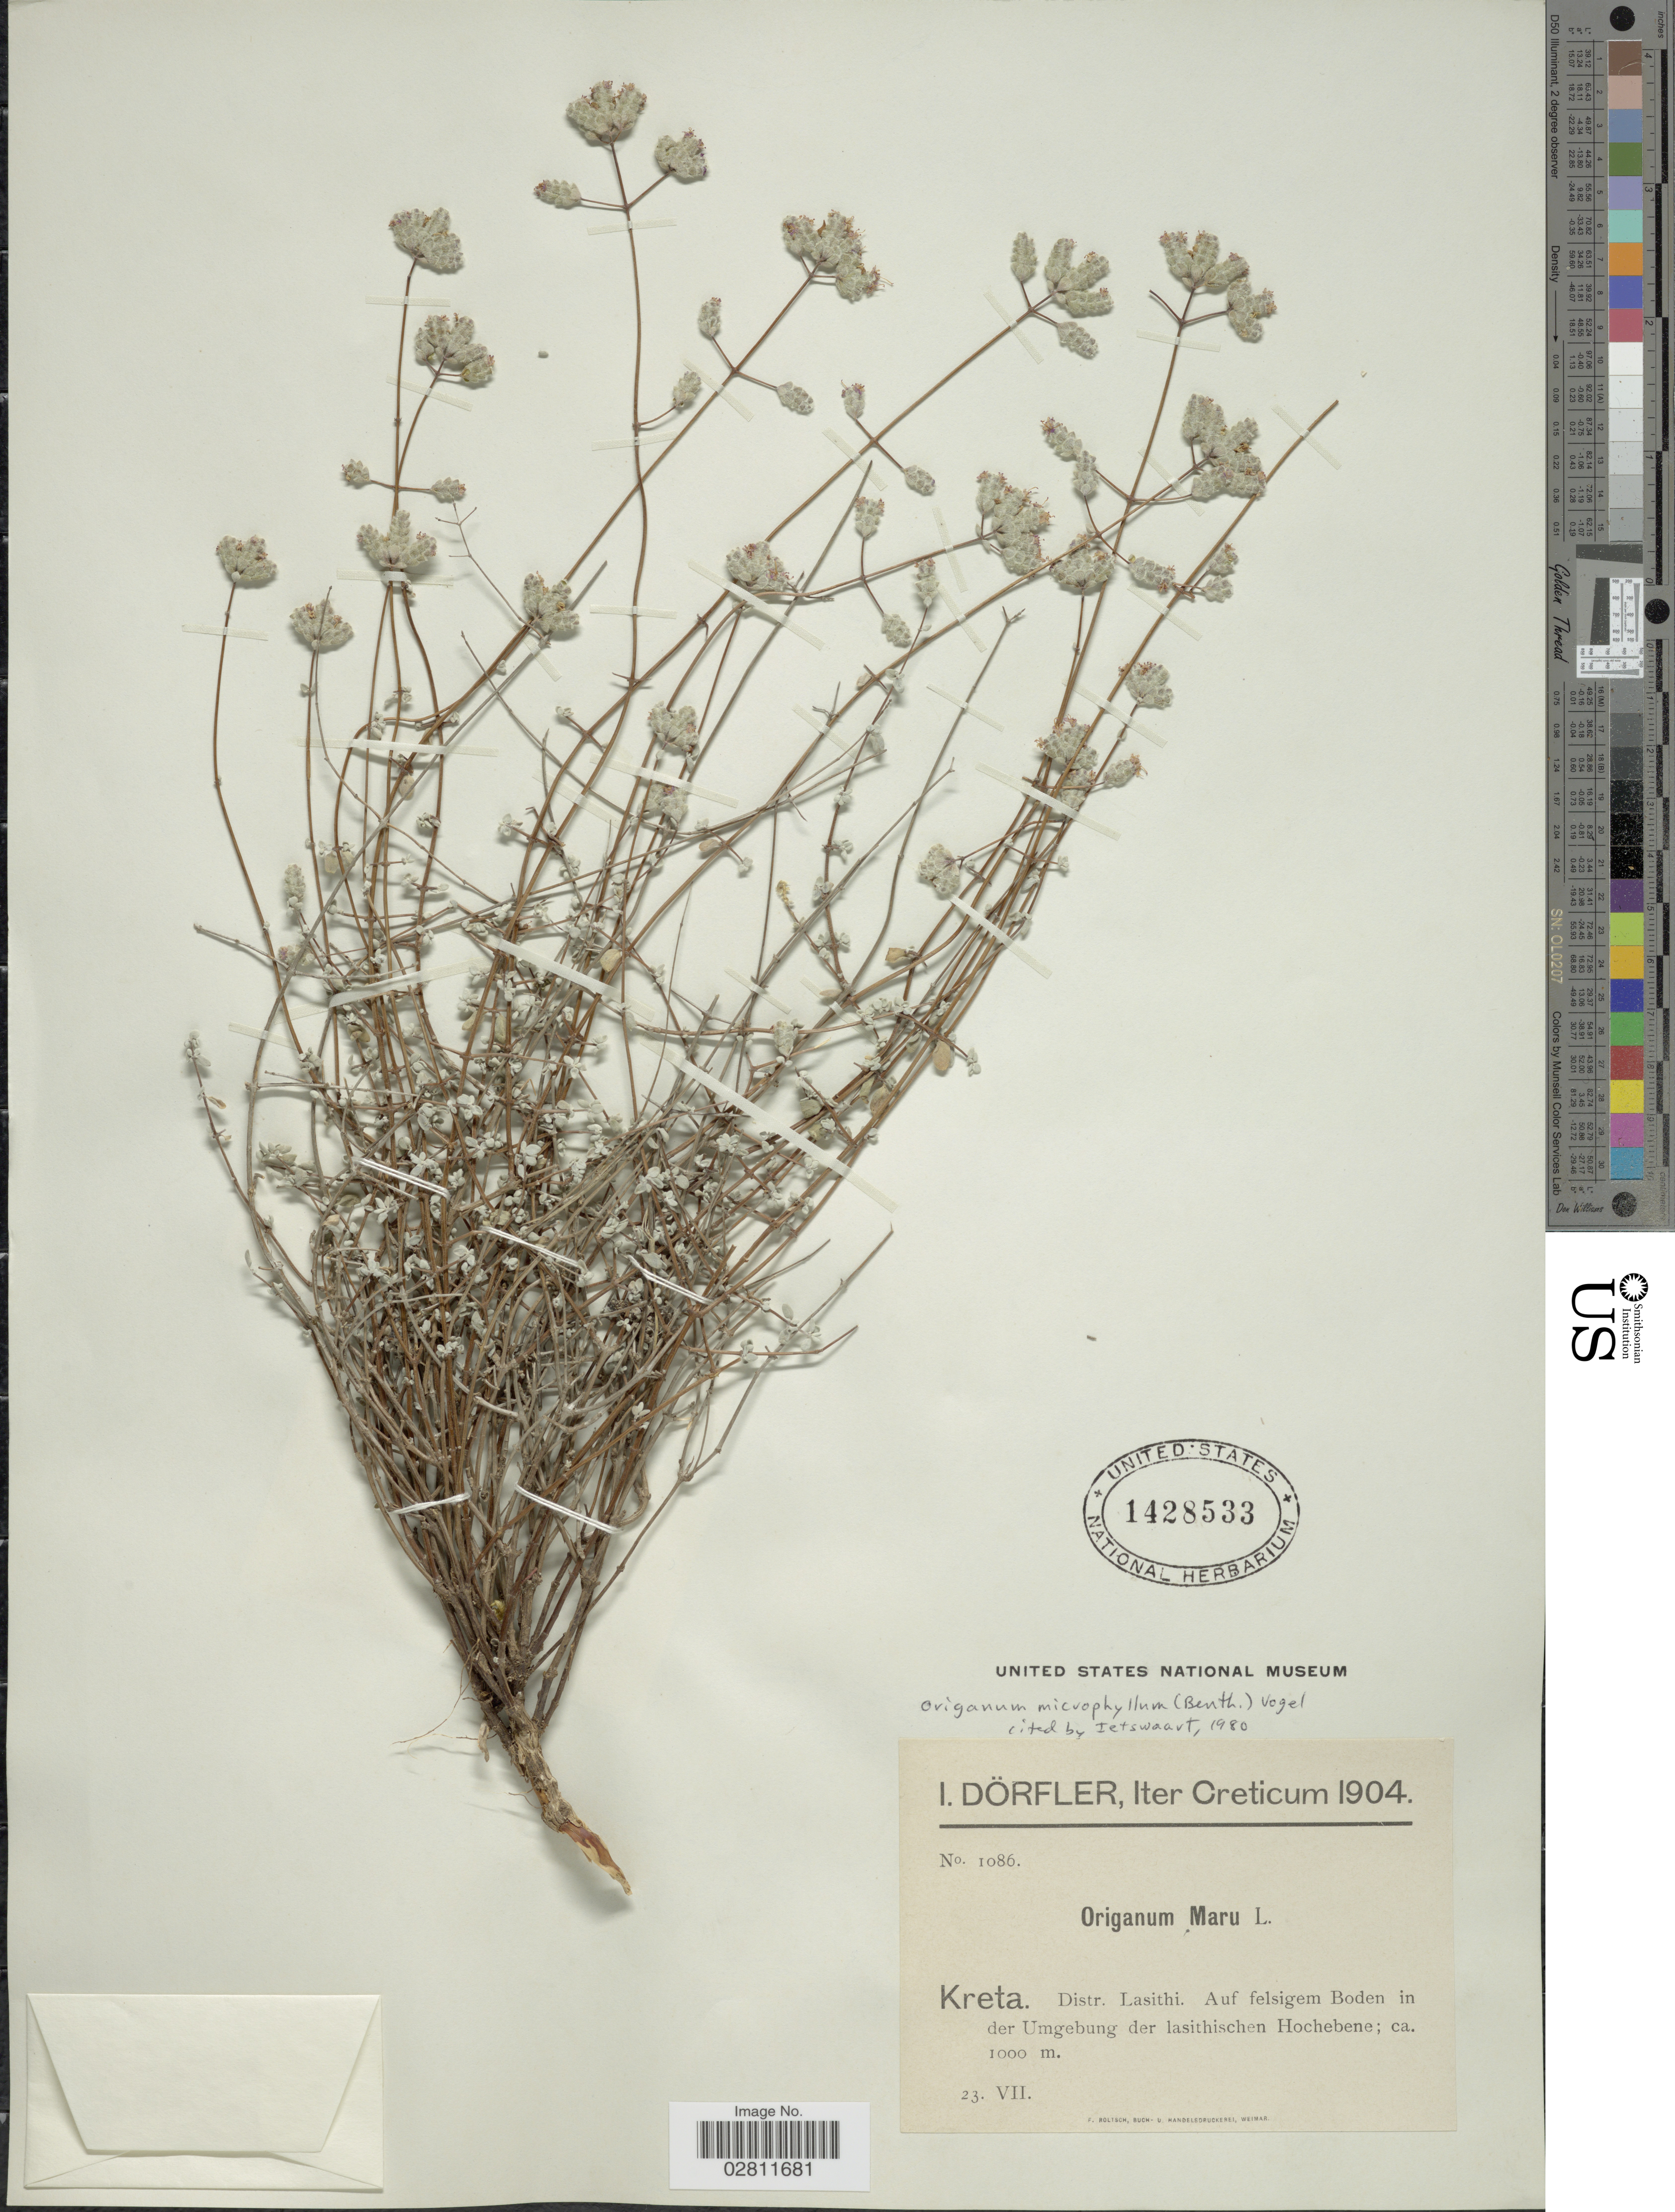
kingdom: Plantae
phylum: Tracheophyta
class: Magnoliopsida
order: Lamiales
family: Lamiaceae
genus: Origanum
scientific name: Origanum microphyllum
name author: Vogel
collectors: I. Dörfler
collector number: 1086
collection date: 1904-07-23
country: Greece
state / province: Crete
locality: Kreta. Distr. Lasithi. Auf felsigem Boden in der Umgebung der lasithischen Hochebene.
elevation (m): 1000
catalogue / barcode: US 1428533